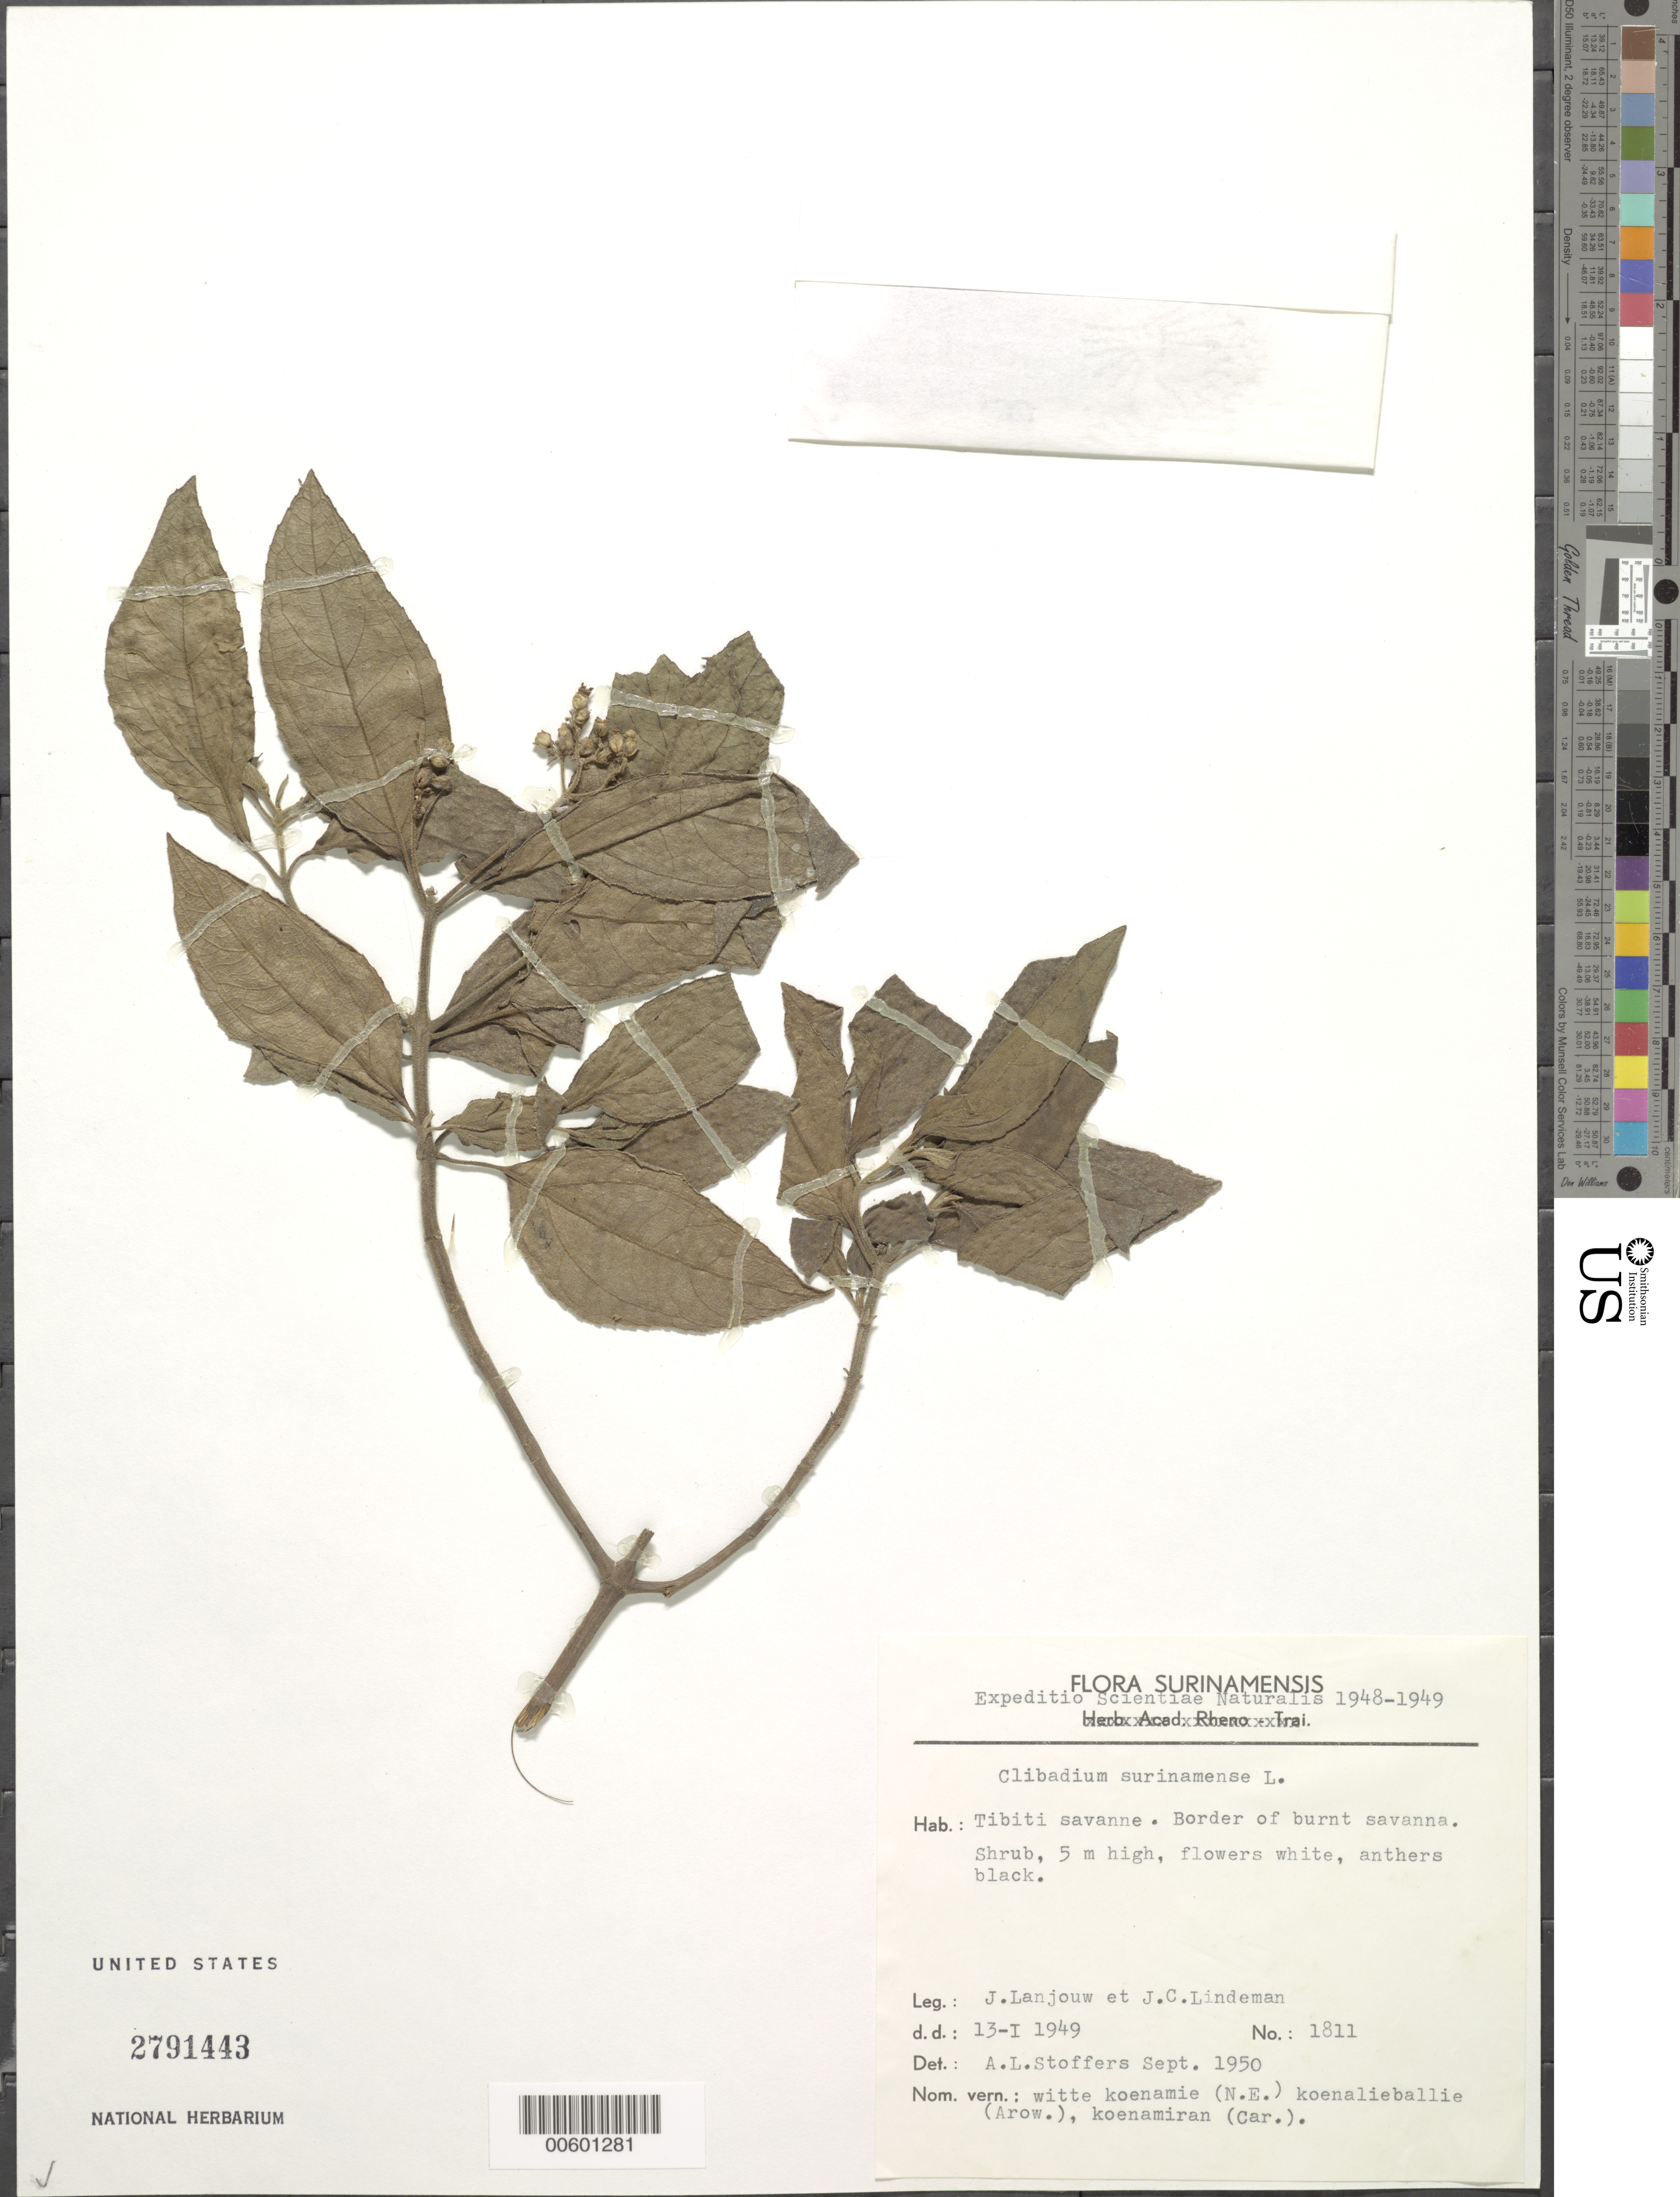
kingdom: Plantae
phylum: Tracheophyta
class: Magnoliopsida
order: Asterales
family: Asteraceae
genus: Clibadium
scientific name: Clibadium surinamense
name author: L.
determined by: Stoffers, A. L.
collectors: J. Lanjouw & J. C. Lindeman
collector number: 1811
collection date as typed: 13-Jan-49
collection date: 1949-01-13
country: Suriname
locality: Tibiti savanne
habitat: Border of burnt savanna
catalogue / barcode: US 2791443